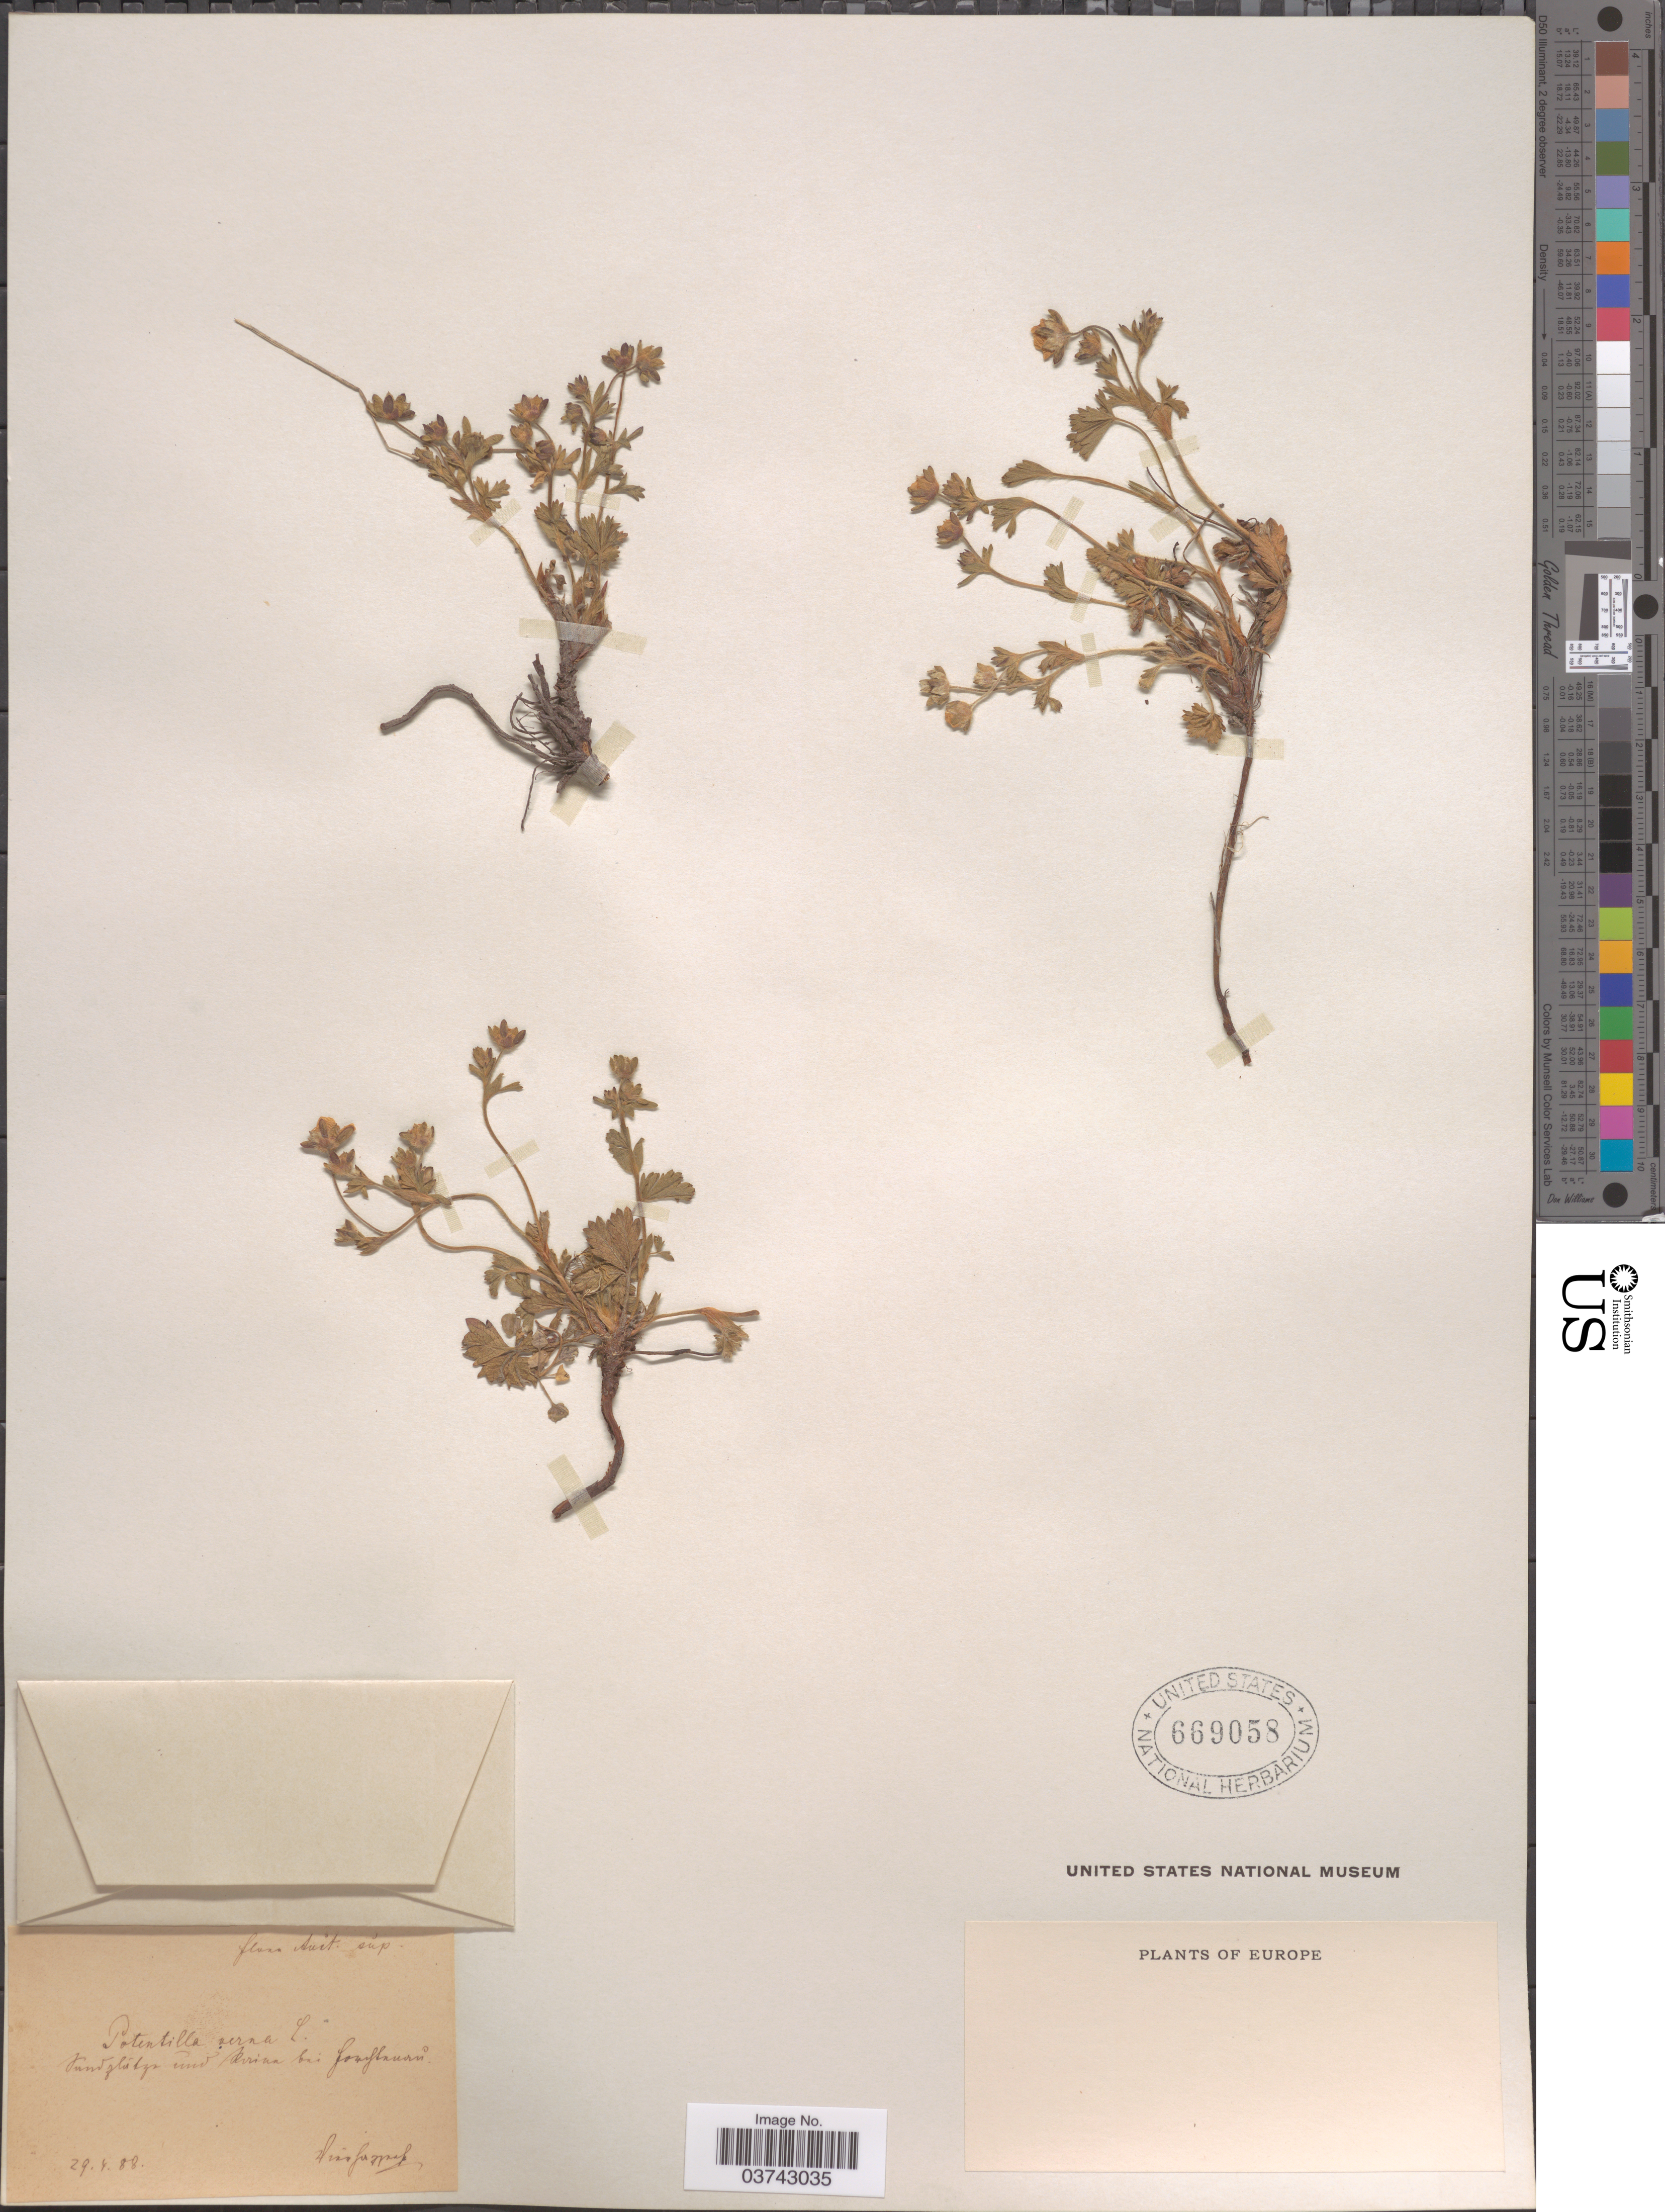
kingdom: Plantae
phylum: Tracheophyta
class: Magnoliopsida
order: Rosales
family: Rosaceae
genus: Potentilla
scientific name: Potentilla verna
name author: L.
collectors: F. Vierhapper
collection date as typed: Transcribed d/m/y: 29/4/88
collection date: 1888-04-29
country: Austria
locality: Flora Aust. sup., Sandplätze und Raine bei Forchtenau.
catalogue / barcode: US 669058